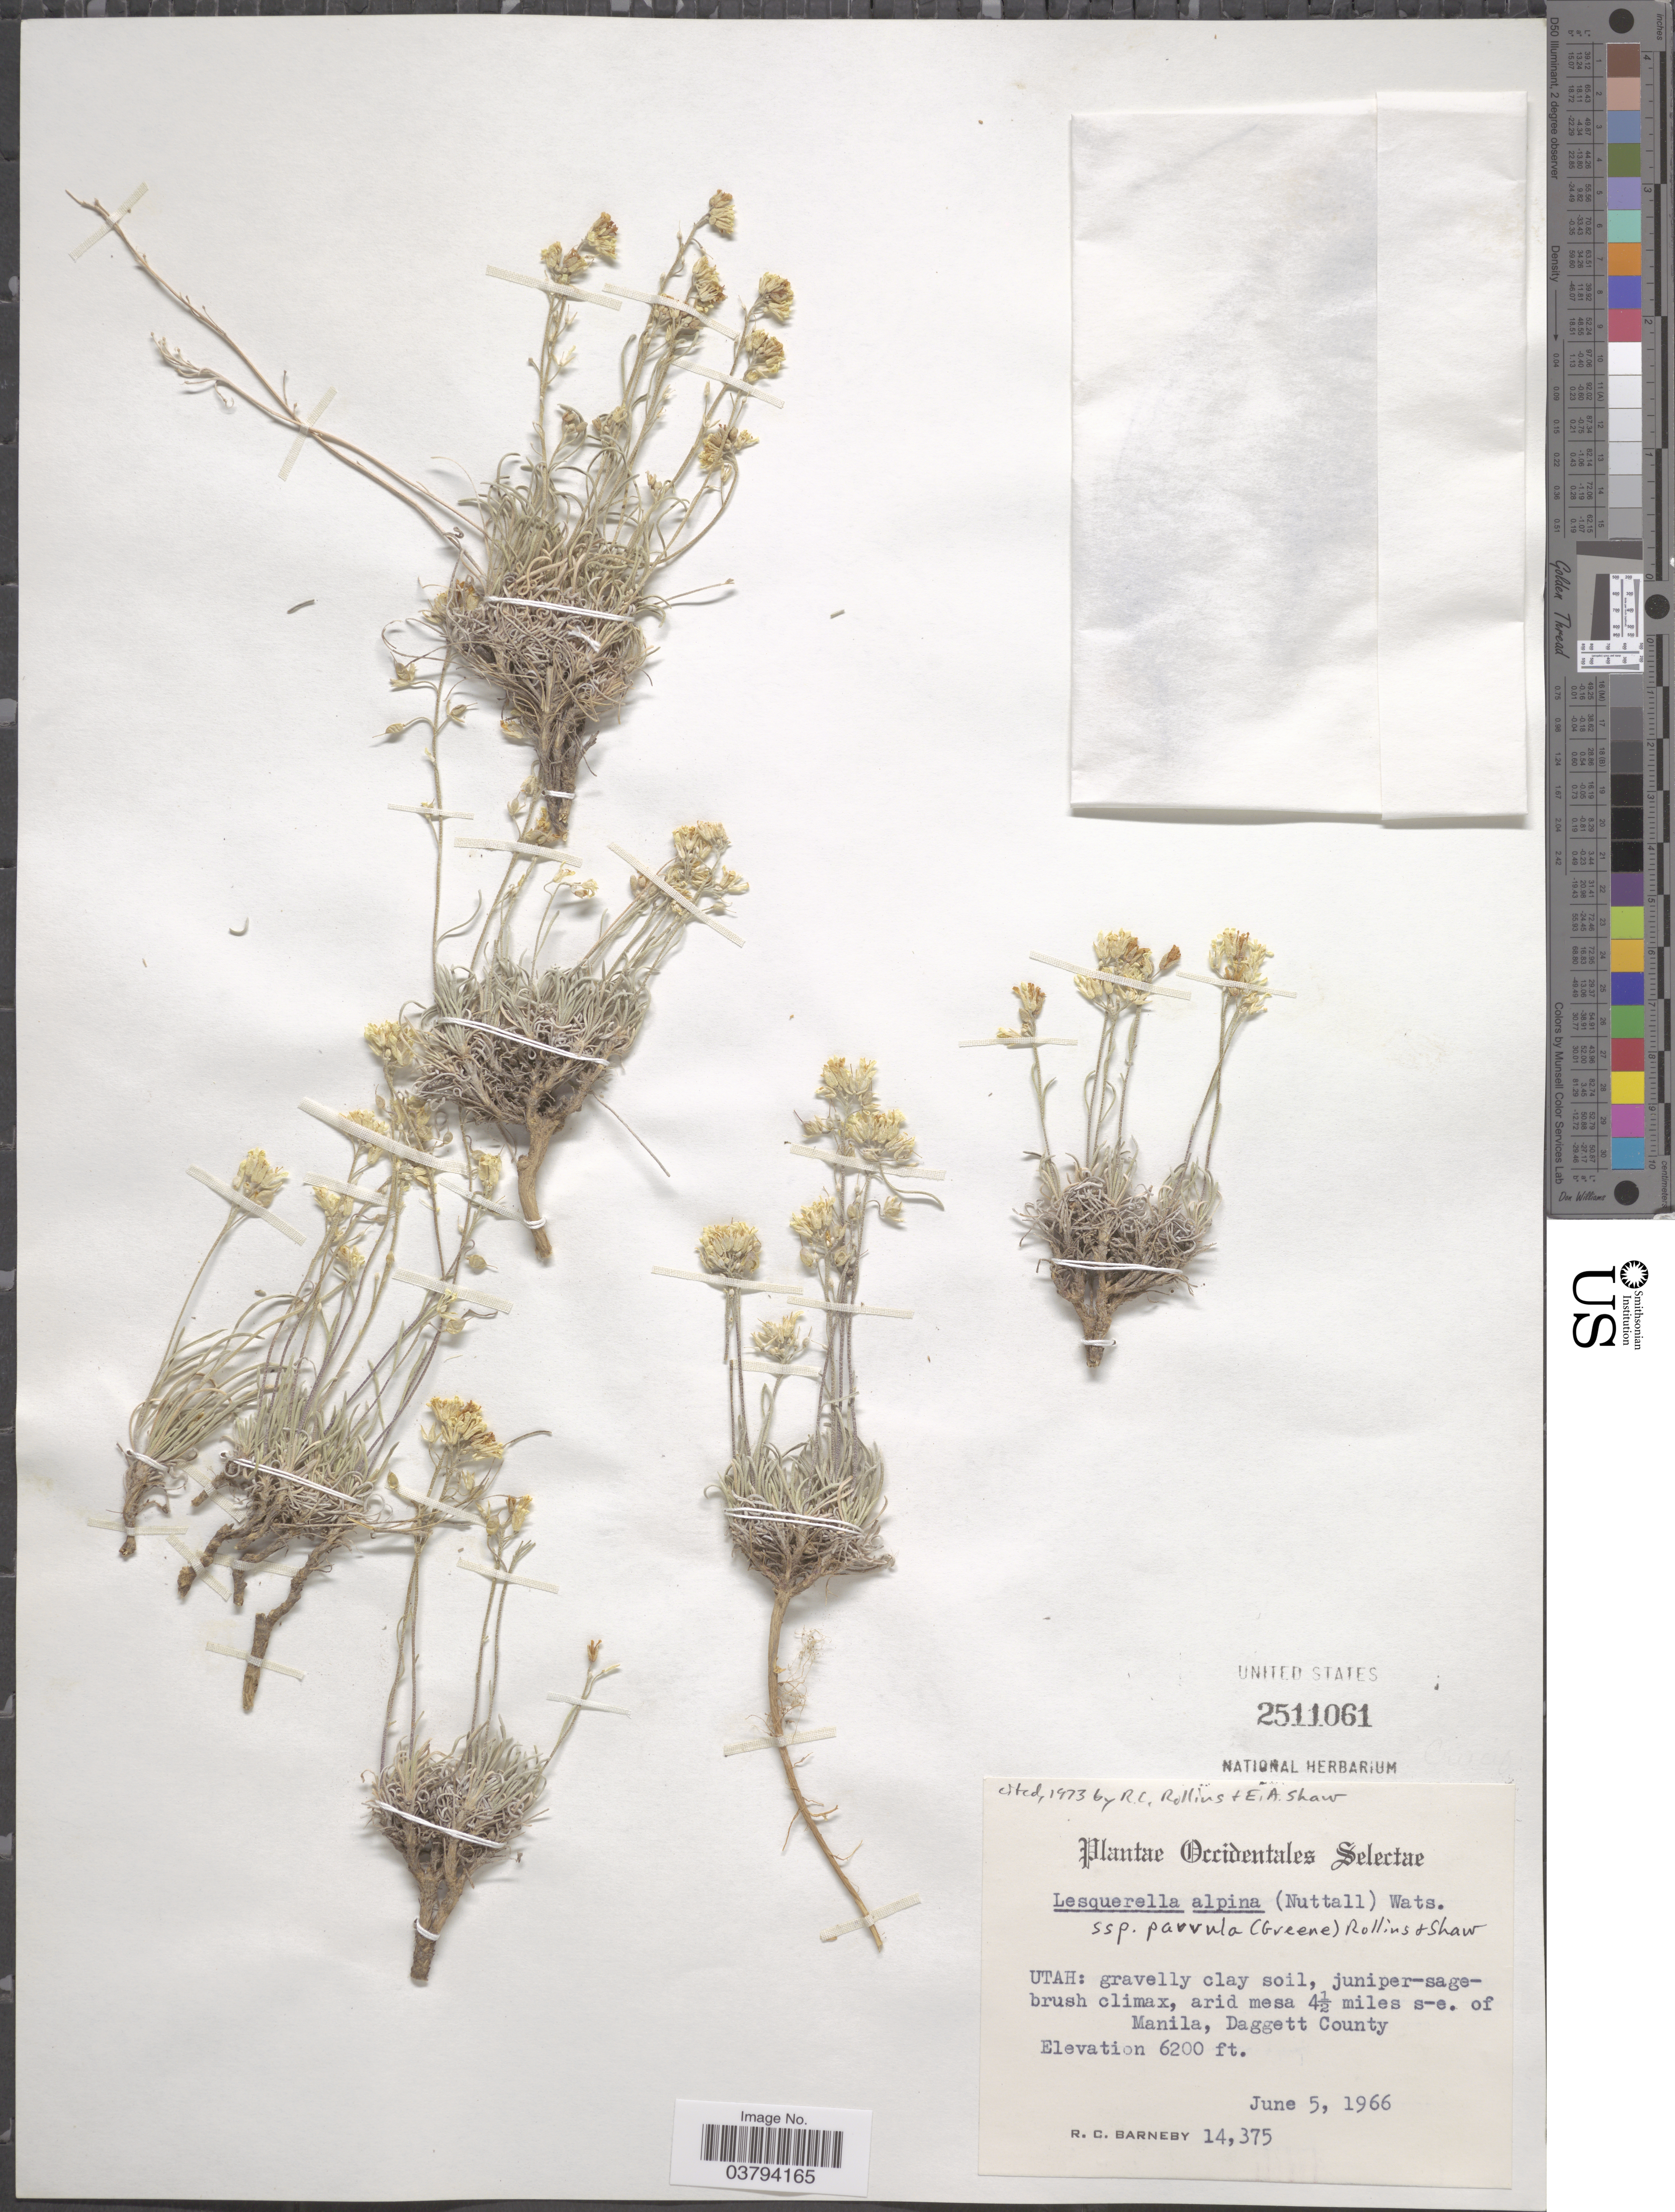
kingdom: Plantae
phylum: Tracheophyta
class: Magnoliopsida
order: Brassicales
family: Brassicaceae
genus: Lesquerella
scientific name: Lesquerella parvula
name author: Greene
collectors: R. C. Barneby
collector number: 14375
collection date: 1966-06-05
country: United States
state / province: Utah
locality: Occidentales Selectae. Arid mesa 4½ miles s-e of Manila, Daggett County.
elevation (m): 1890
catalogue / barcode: US 2511061